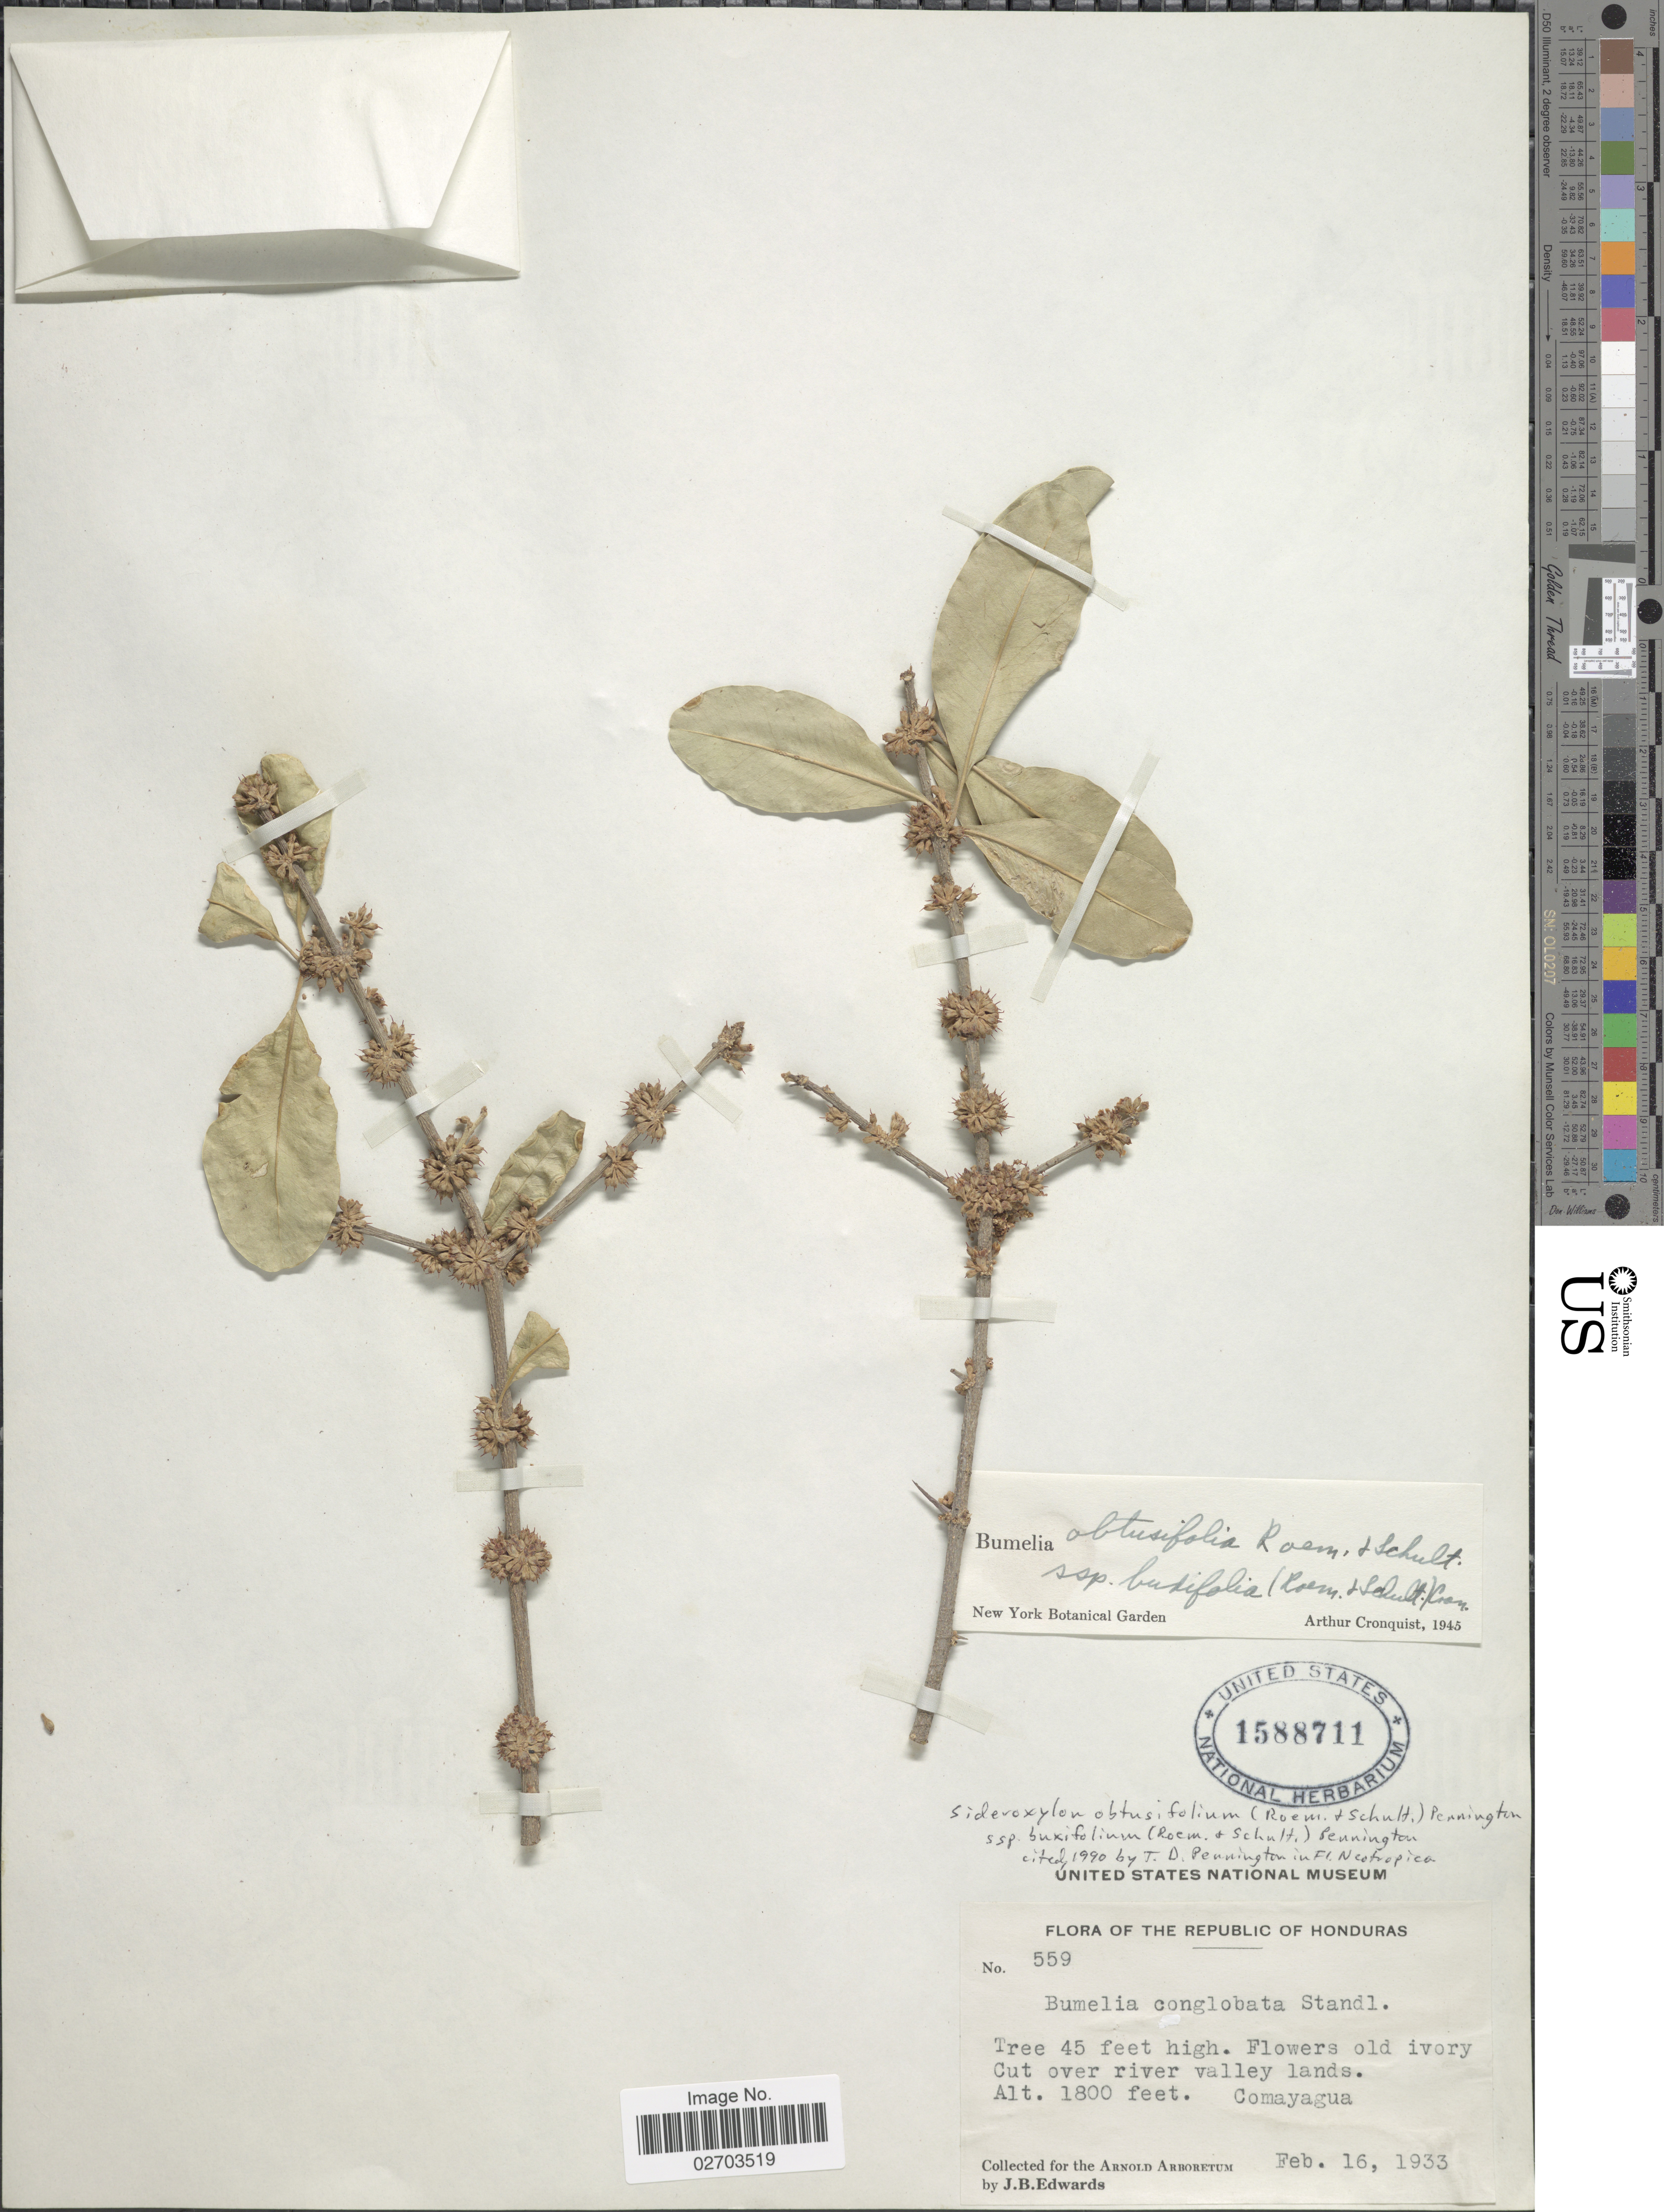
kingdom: Plantae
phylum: Tracheophyta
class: Magnoliopsida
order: Ericales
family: Sapotaceae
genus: Sideroxylon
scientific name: Sideroxylon obtusifolium subsp. buxifolium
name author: (Roem. & Schult.) T.D. Penn.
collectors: J. B. Edwards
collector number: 559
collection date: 1933-02-16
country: Honduras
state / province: Comayagua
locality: Flowers old ivory Cut over river valley lands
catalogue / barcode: US 1588711